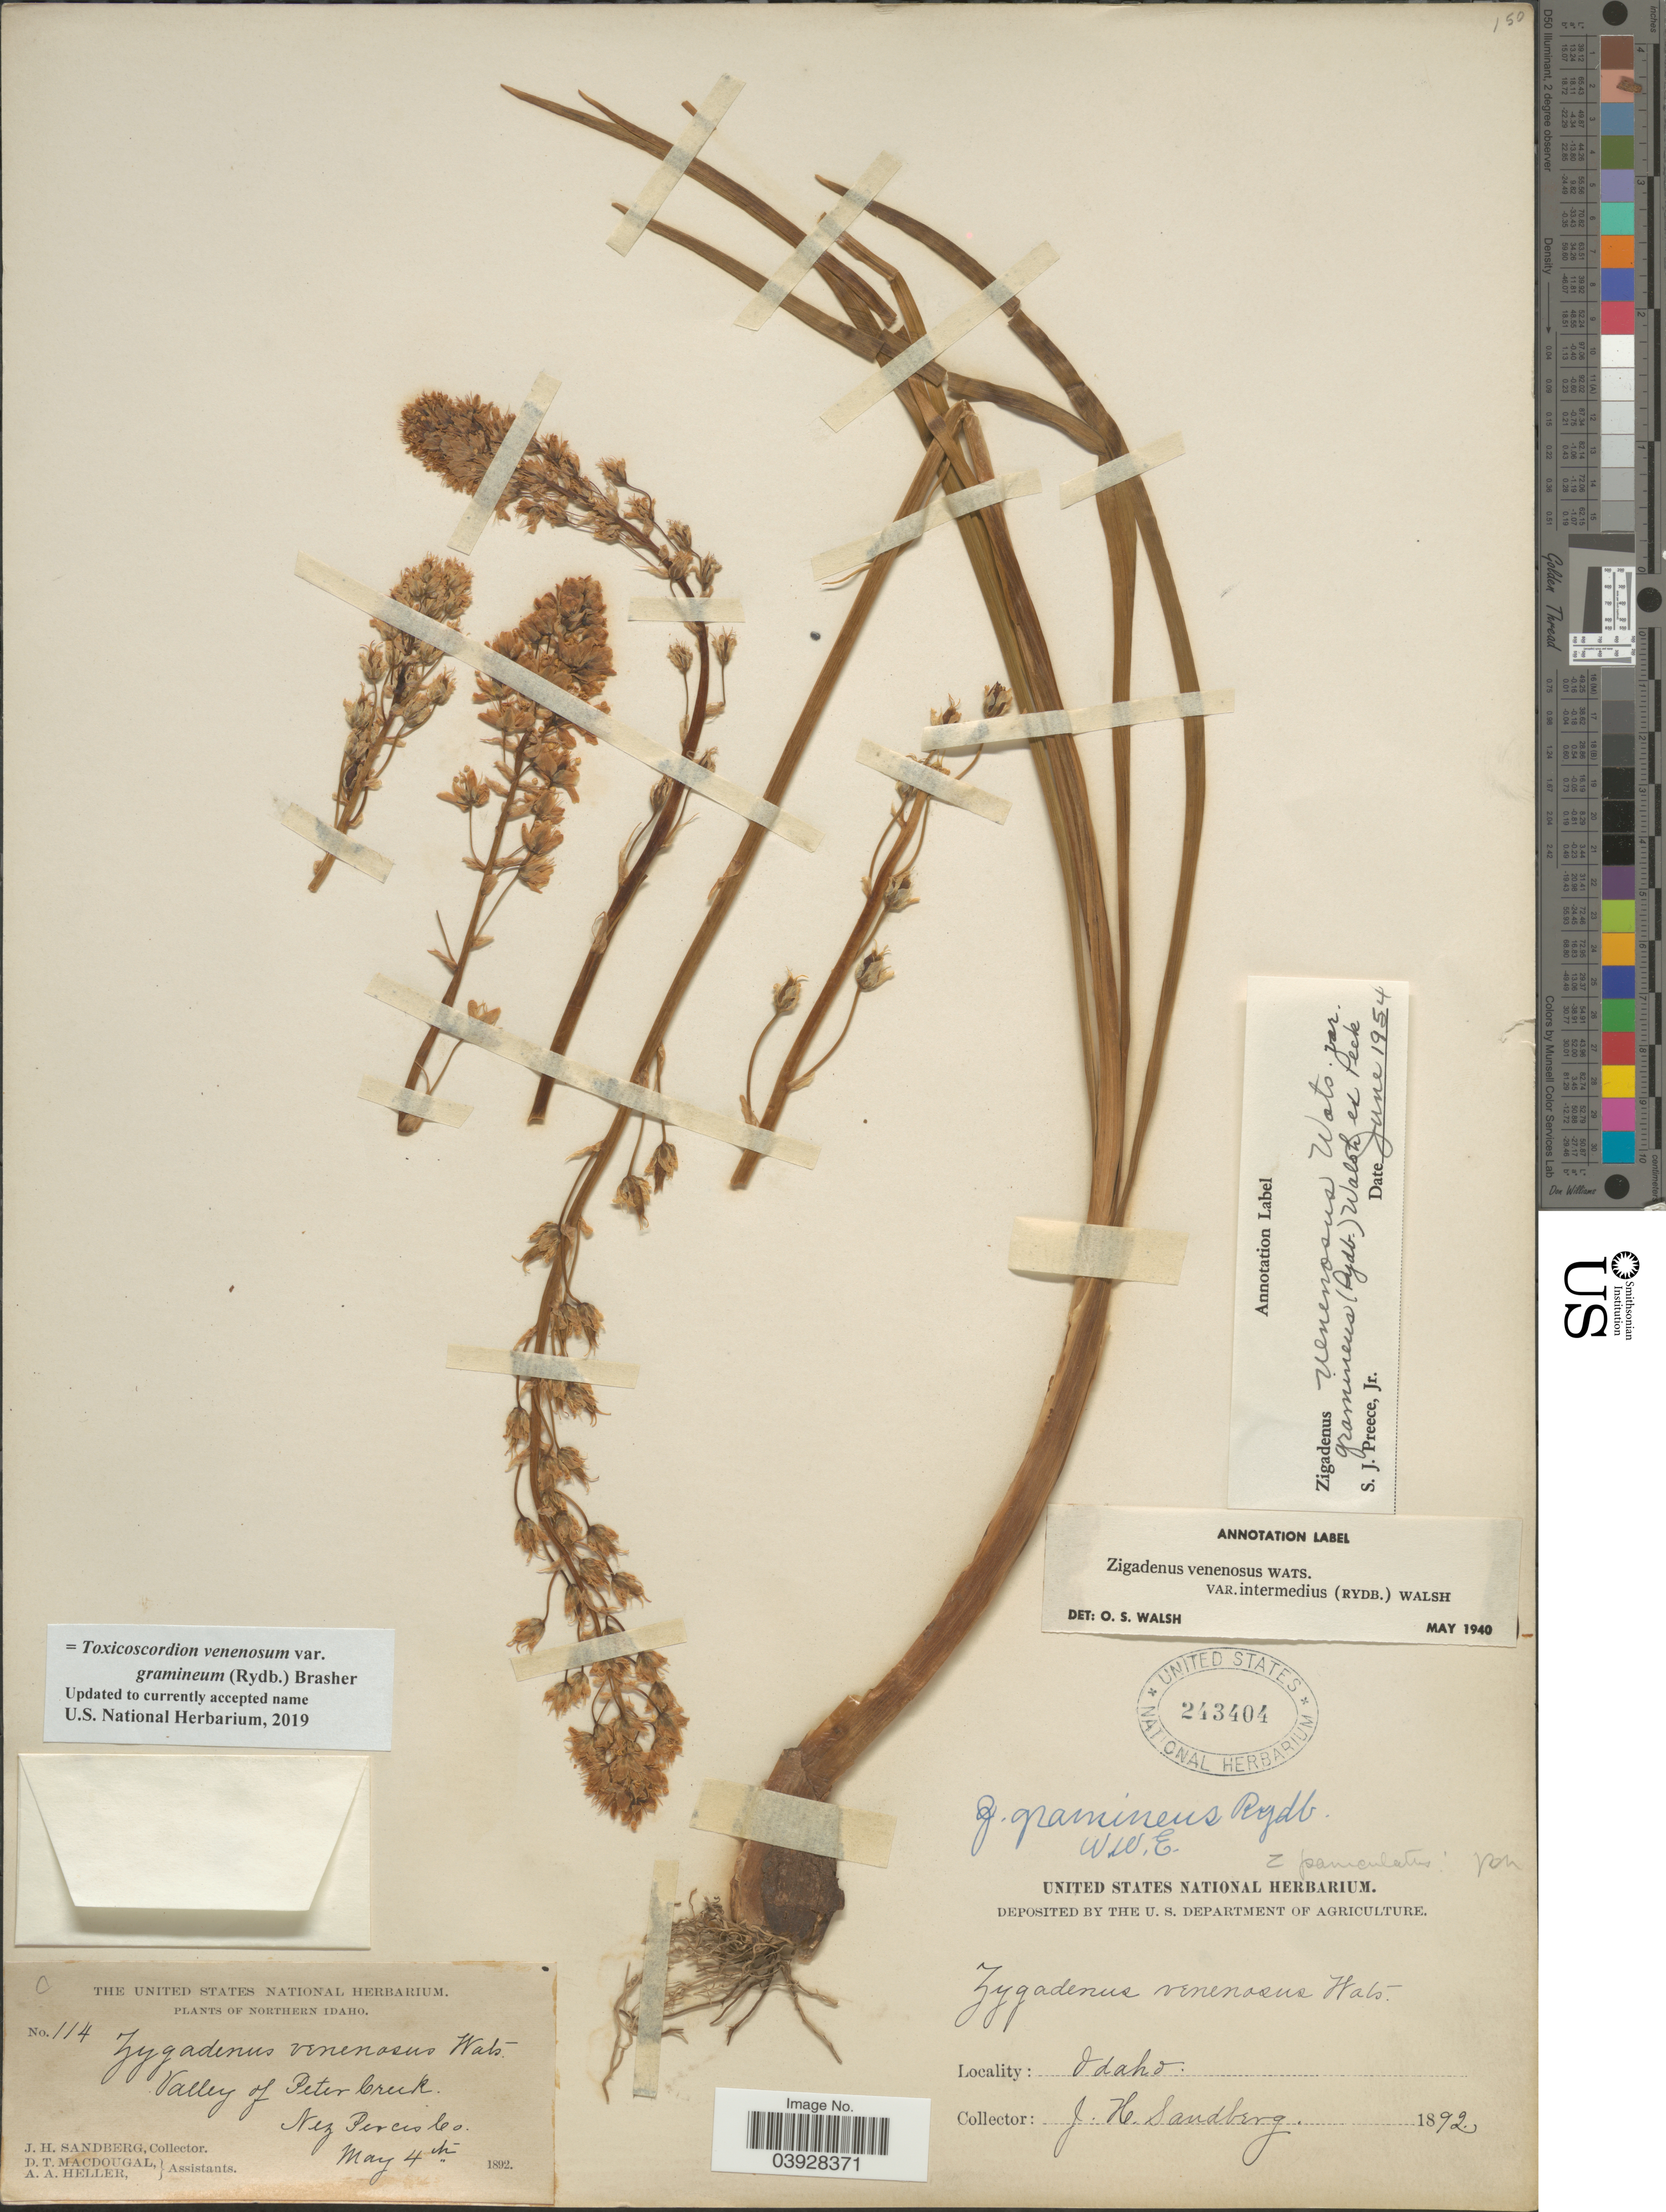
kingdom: Plantae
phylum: Tracheophyta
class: Liliopsida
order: Liliales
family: Melanthiaceae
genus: Toxicoscordion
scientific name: Toxicoscordion venenosum var. gramineum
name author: (Rydb.) Brasher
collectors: J. H. Sandberg, D. T. MacDougal & A. A. Heller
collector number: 114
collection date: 1892-05-04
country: United States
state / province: Idaho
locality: Northern Idaho. Valley of Peter Creek. Nez Perces Co.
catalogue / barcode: US 243404